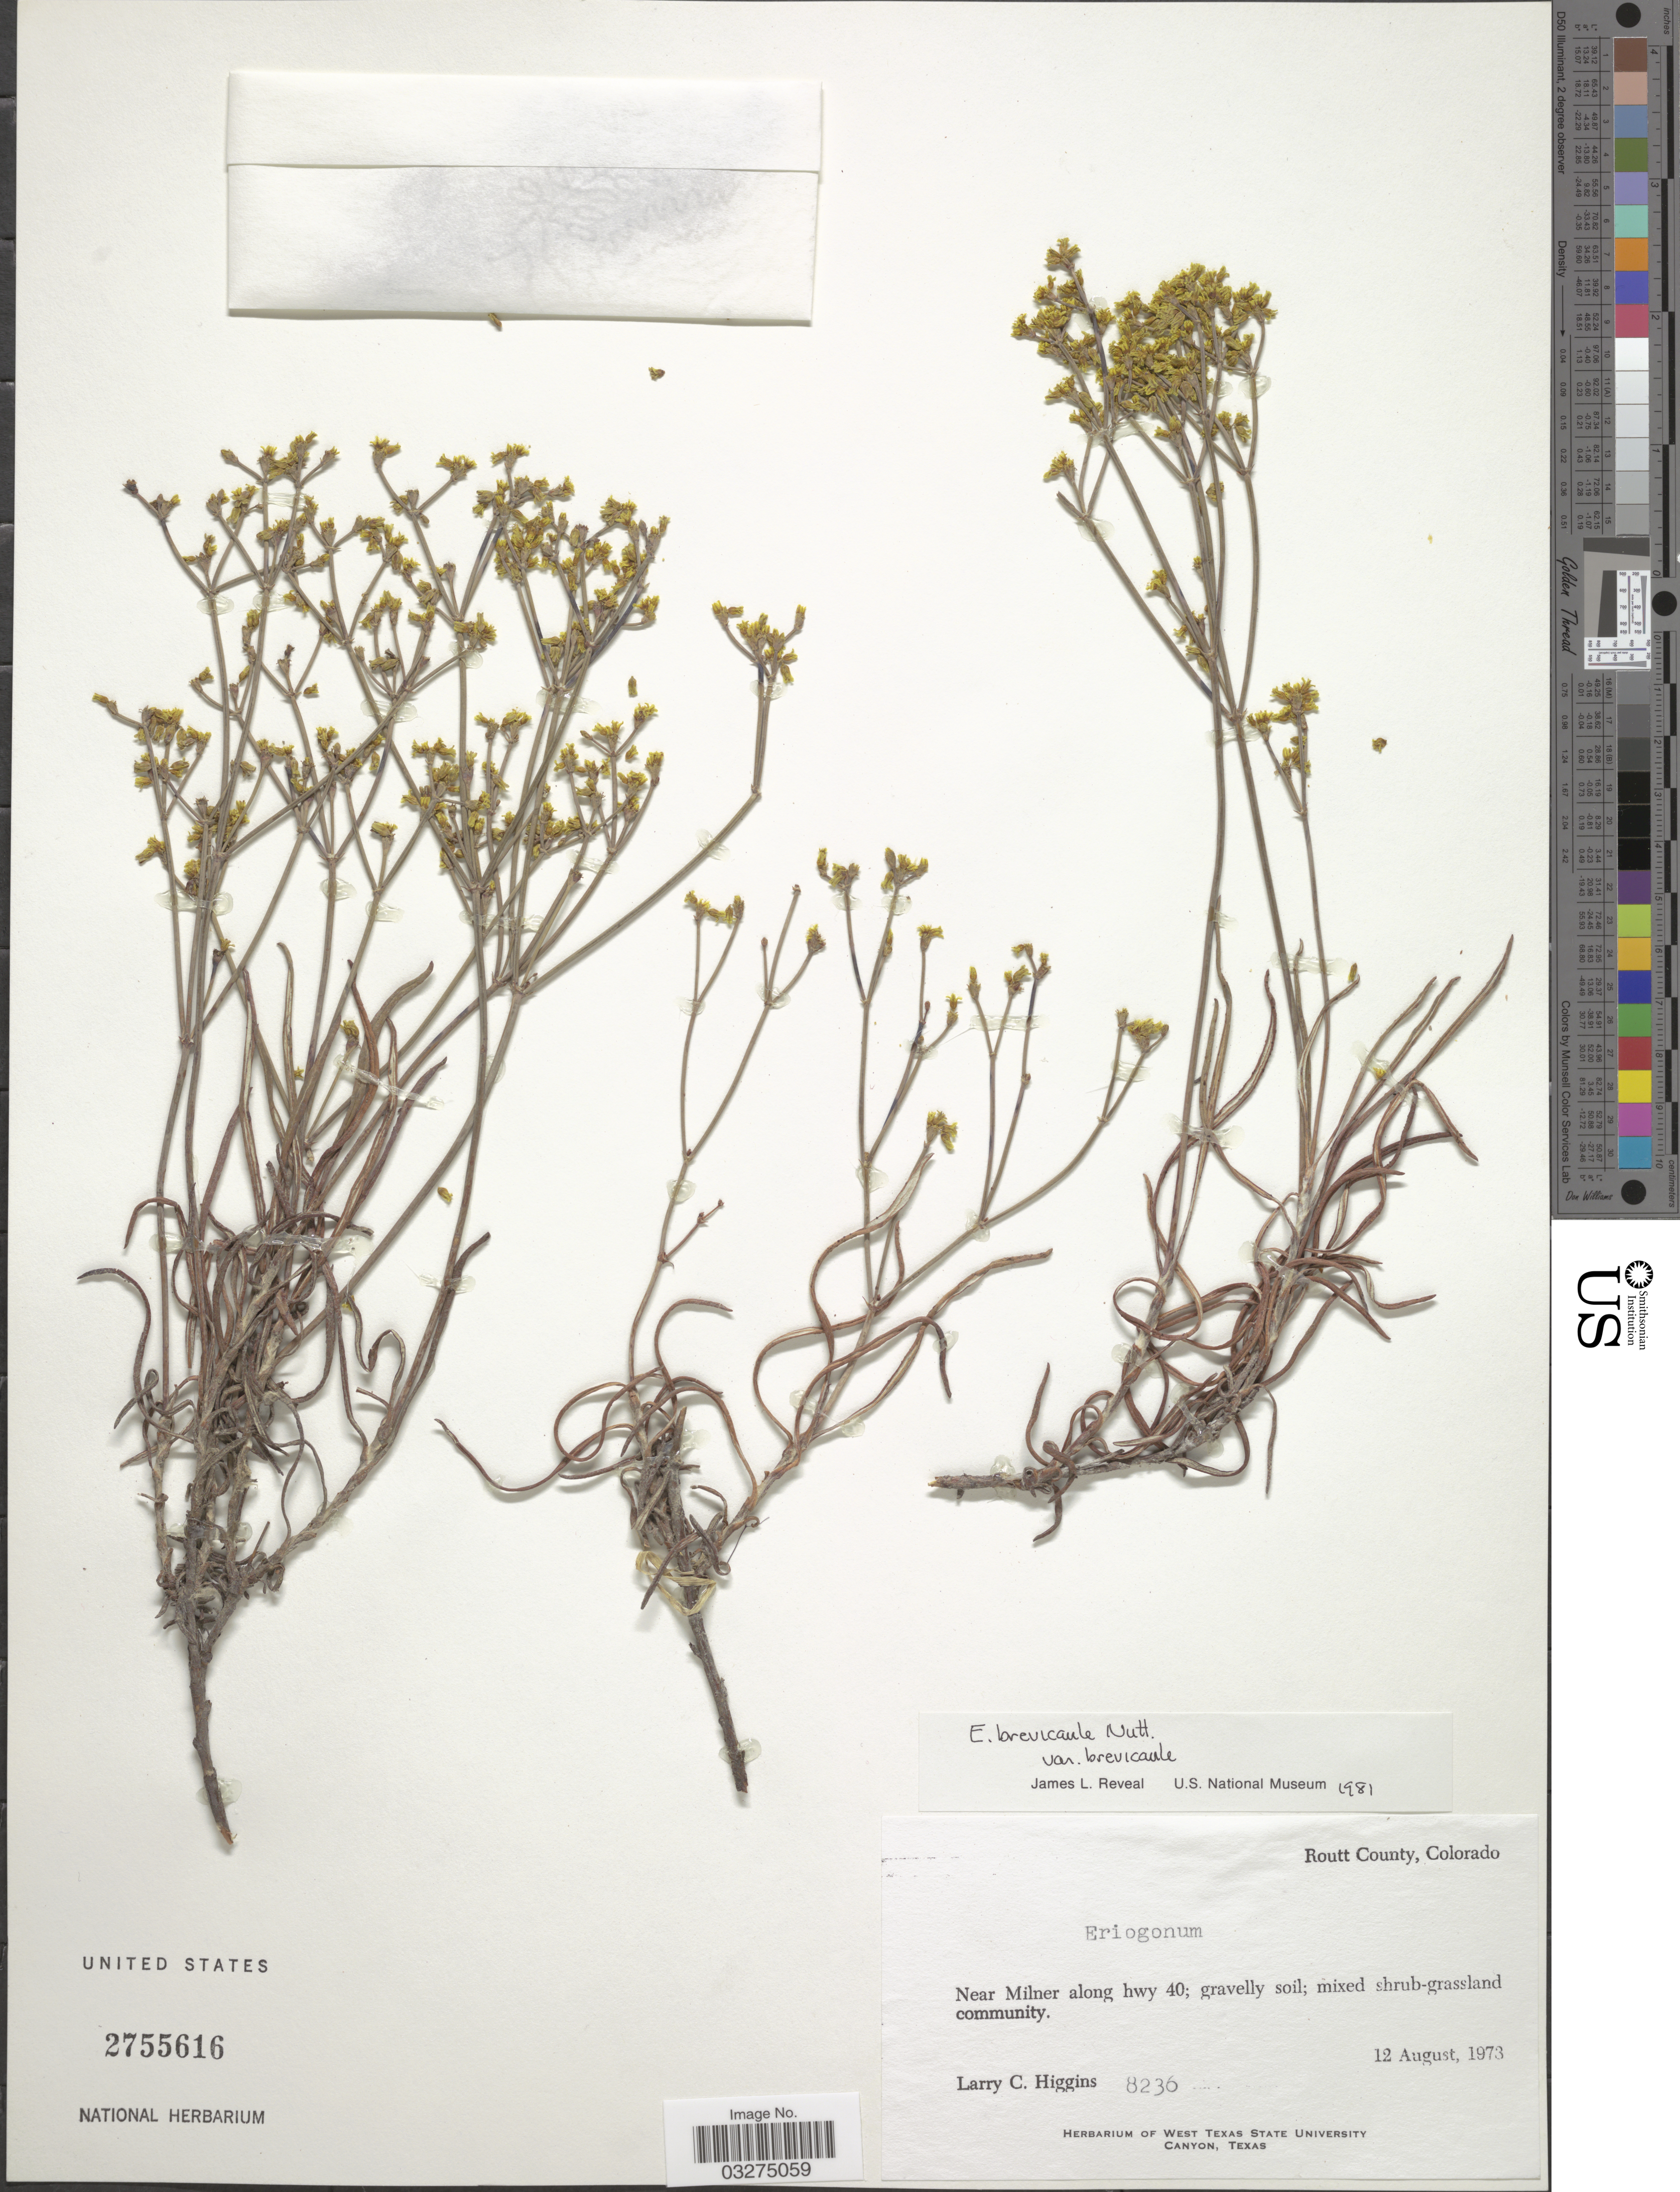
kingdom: Plantae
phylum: Tracheophyta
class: Magnoliopsida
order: Caryophyllales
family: Polygonaceae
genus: Eriogonum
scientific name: Eriogonum brevicaule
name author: Nutt.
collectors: L. Higgins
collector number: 8236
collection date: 1973-08-12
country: United States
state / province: Colorado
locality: Routt County. Near Milner along hwy 40.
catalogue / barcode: US 2755616